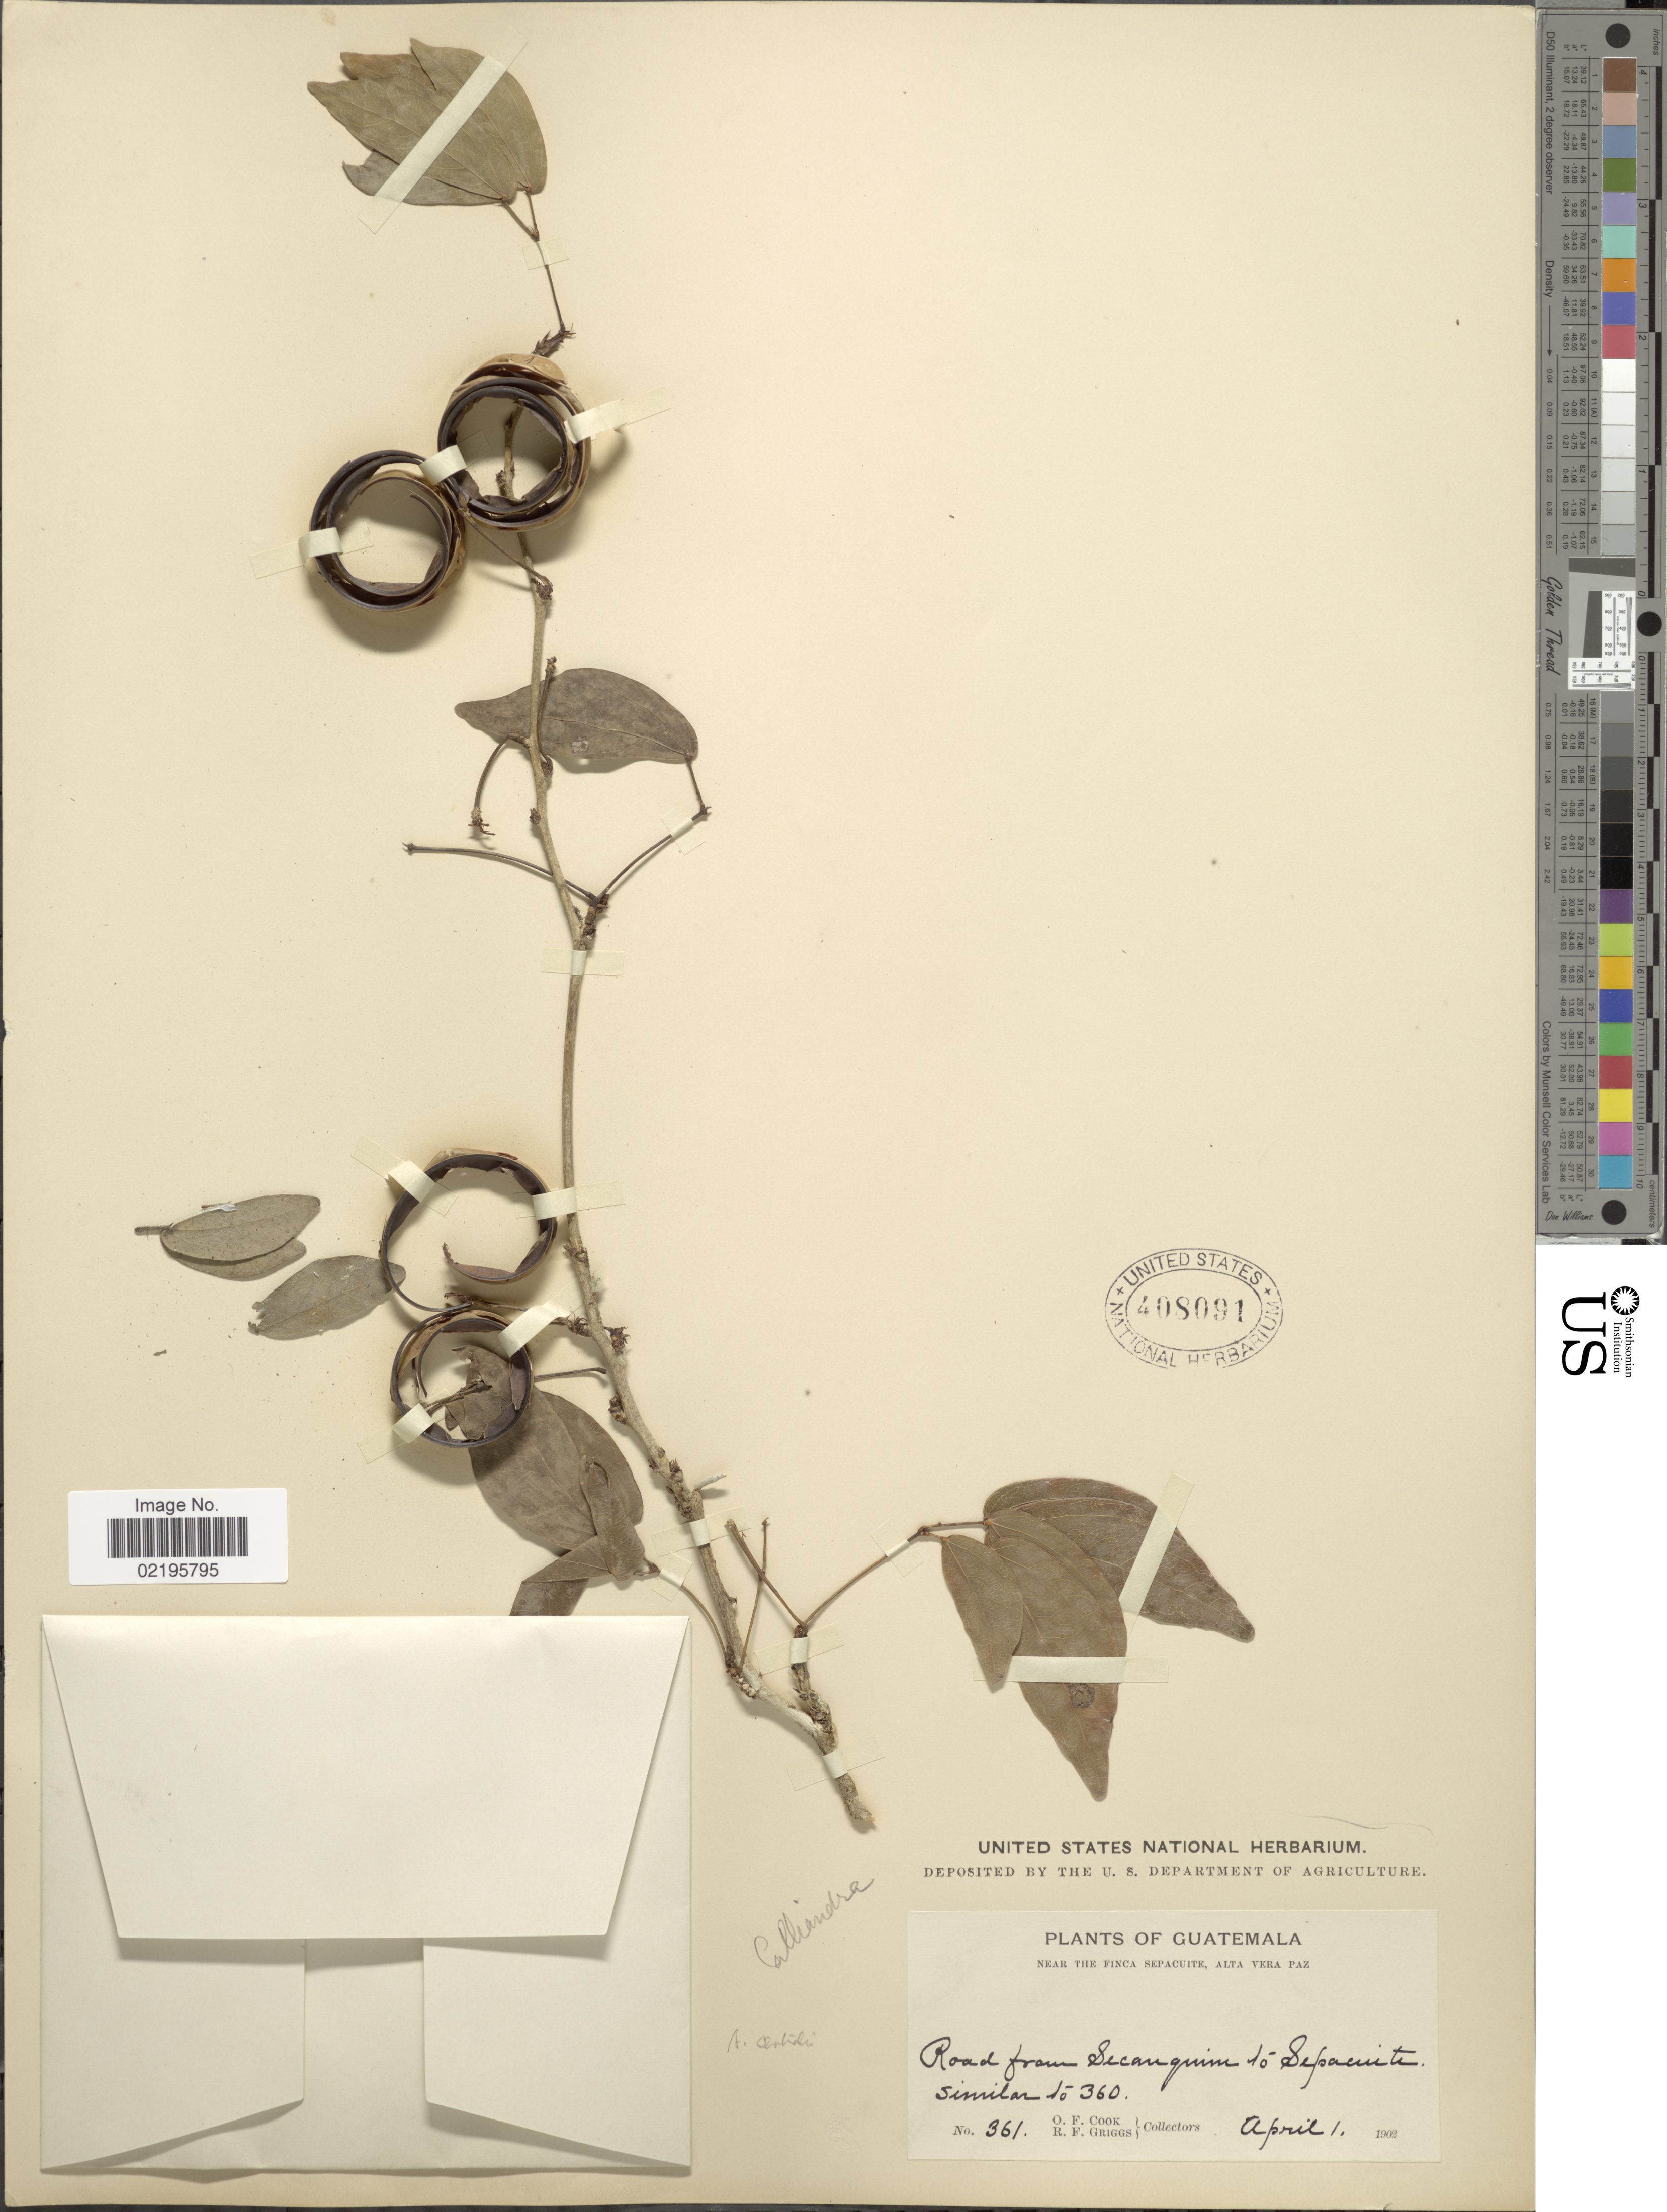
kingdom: Plantae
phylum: Tracheophyta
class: Magnoliopsida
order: Fabales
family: Fabaceae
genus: Calliandra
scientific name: Calliandra centralis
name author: Standl.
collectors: O. F. Cook & R. Girggs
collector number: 361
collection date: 1902-04-01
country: Guatemala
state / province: Alta Verapaz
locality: Near the finca Sepacuité, Road from Secamquim to Sepacuité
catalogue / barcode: US 408091